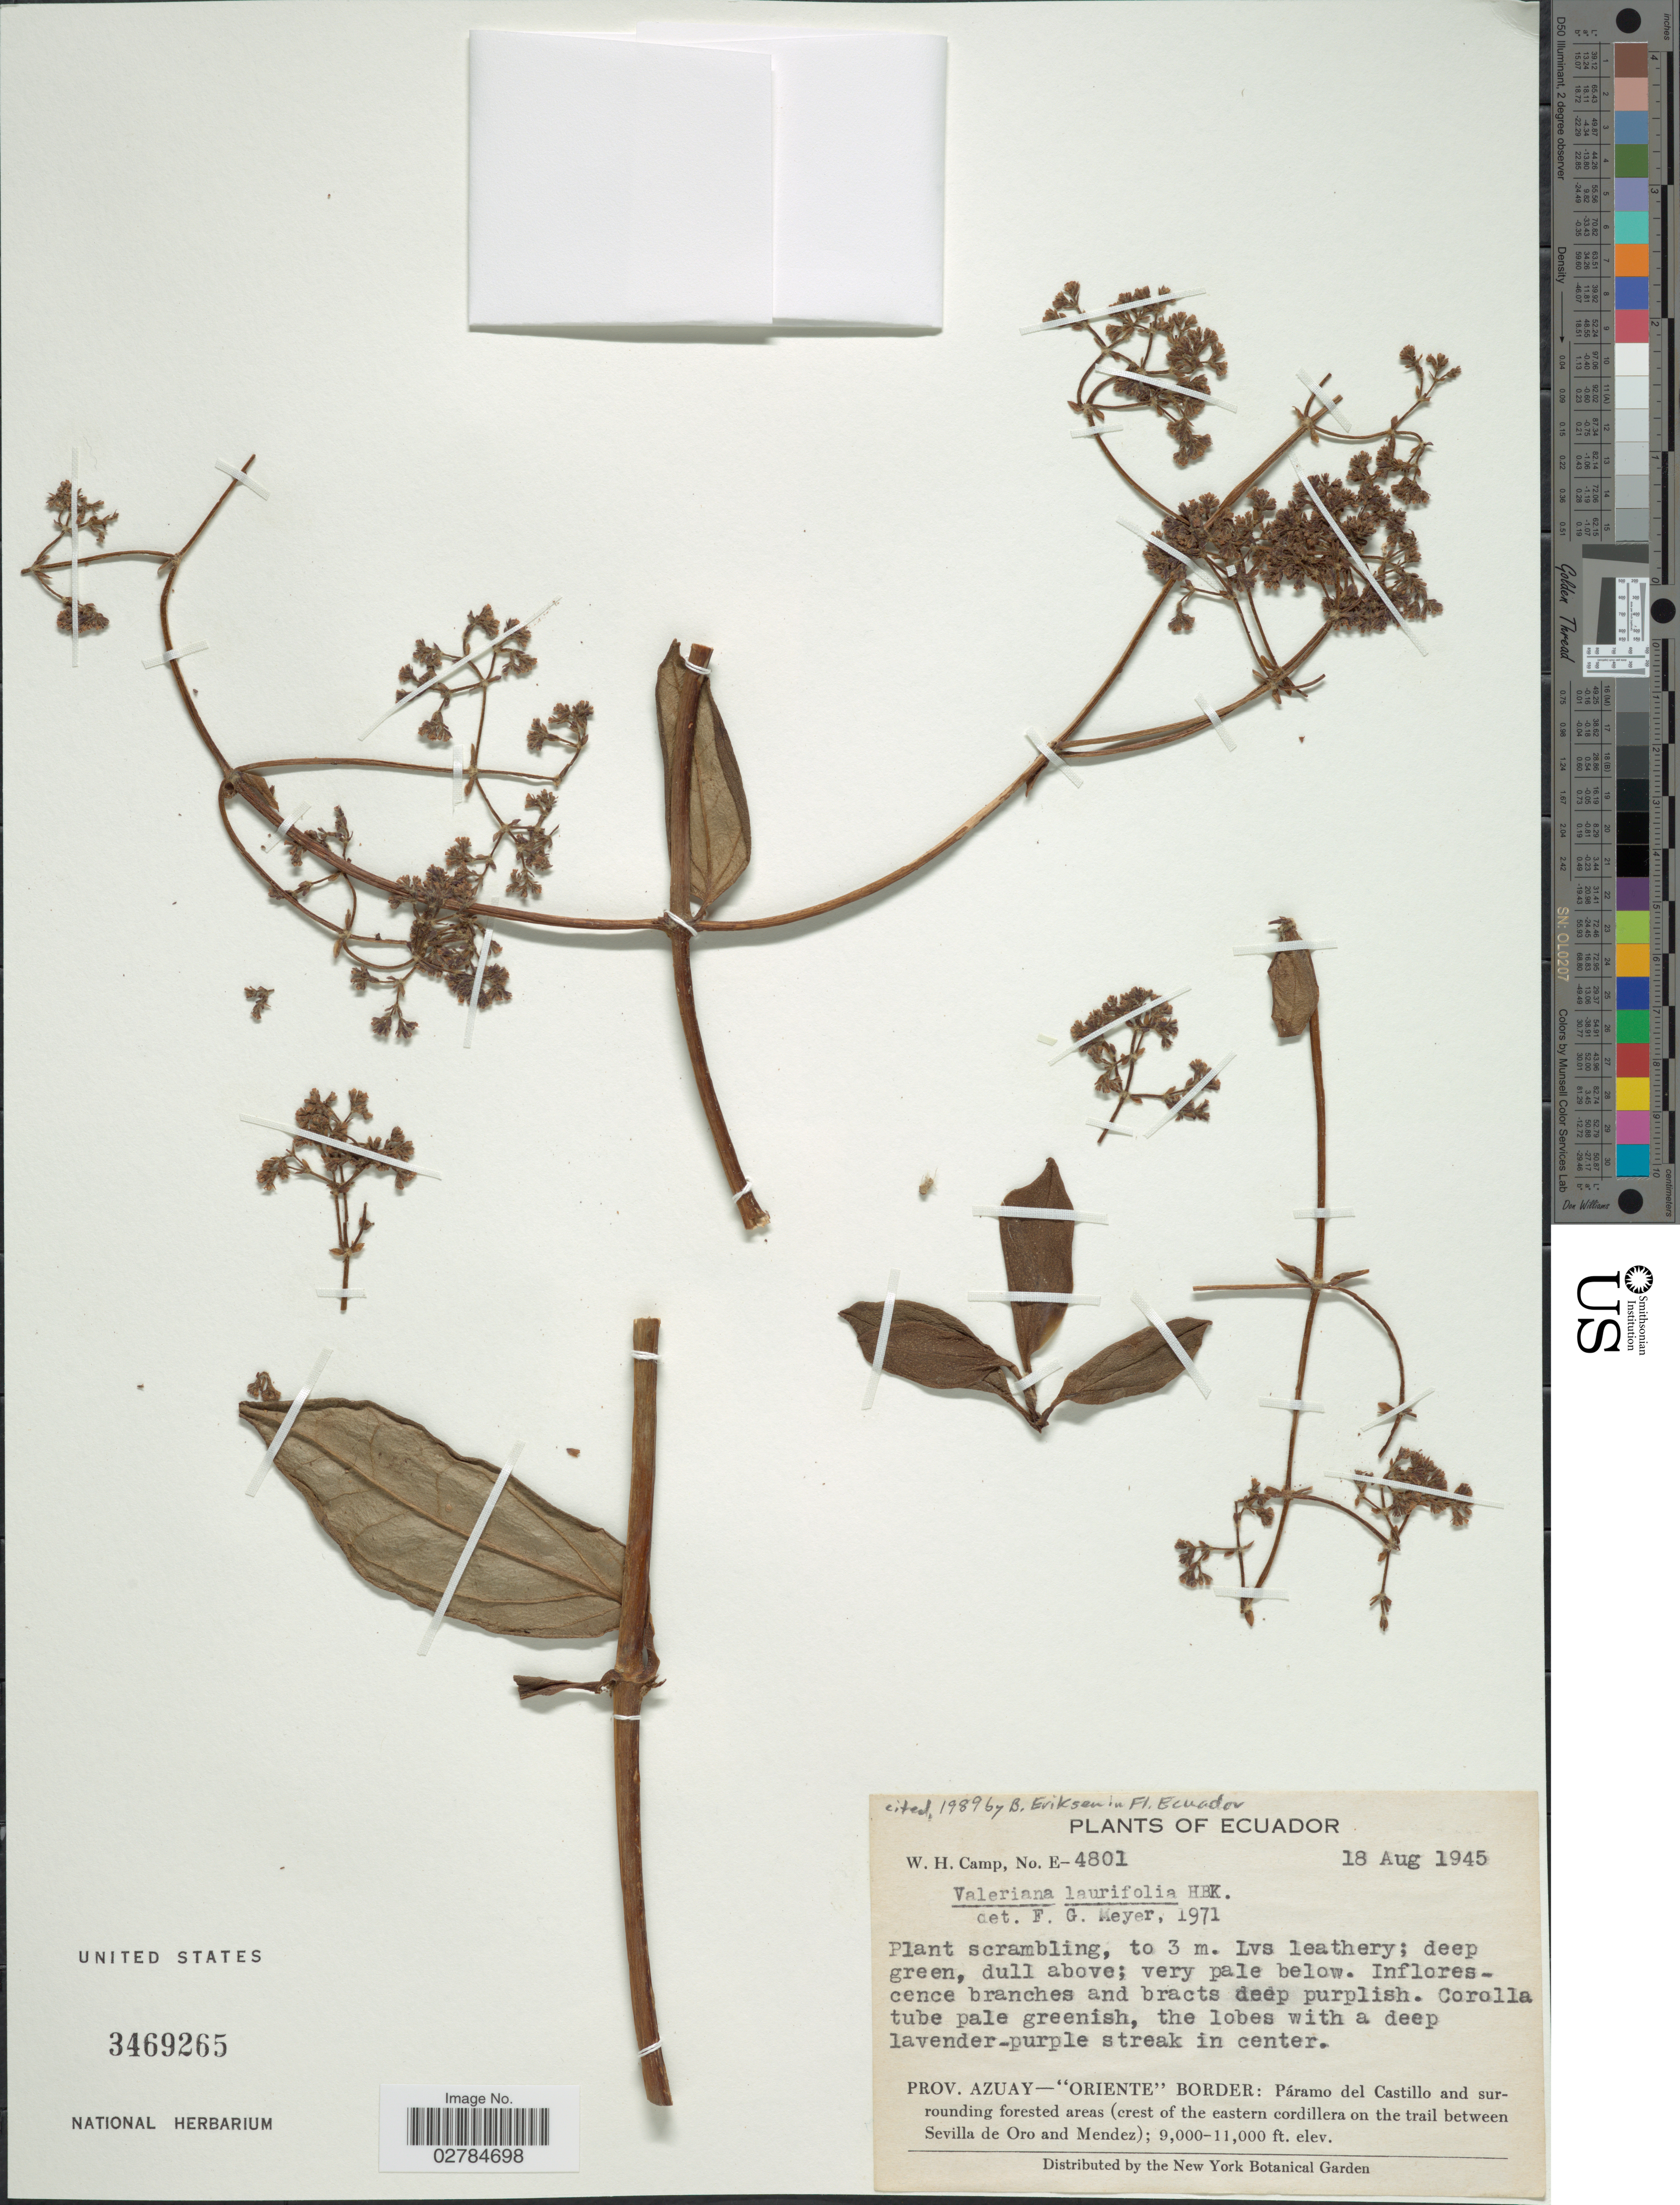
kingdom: Plantae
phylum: Tracheophyta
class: Magnoliopsida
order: Dipsacales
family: Caprifoliaceae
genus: Valeriana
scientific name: Valeriana laurifolia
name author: Kunth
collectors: W. H. Camp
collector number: E-4801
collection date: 1945-08-18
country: Ecuador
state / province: Azuay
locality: Prov. Azuay - "Oriente" Border: Páramo del Castillo and surrounding forested areas (crest of the eastern cordillera on the trail between Sevilla de Oro and Mendez).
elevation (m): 2743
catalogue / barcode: US 3469265